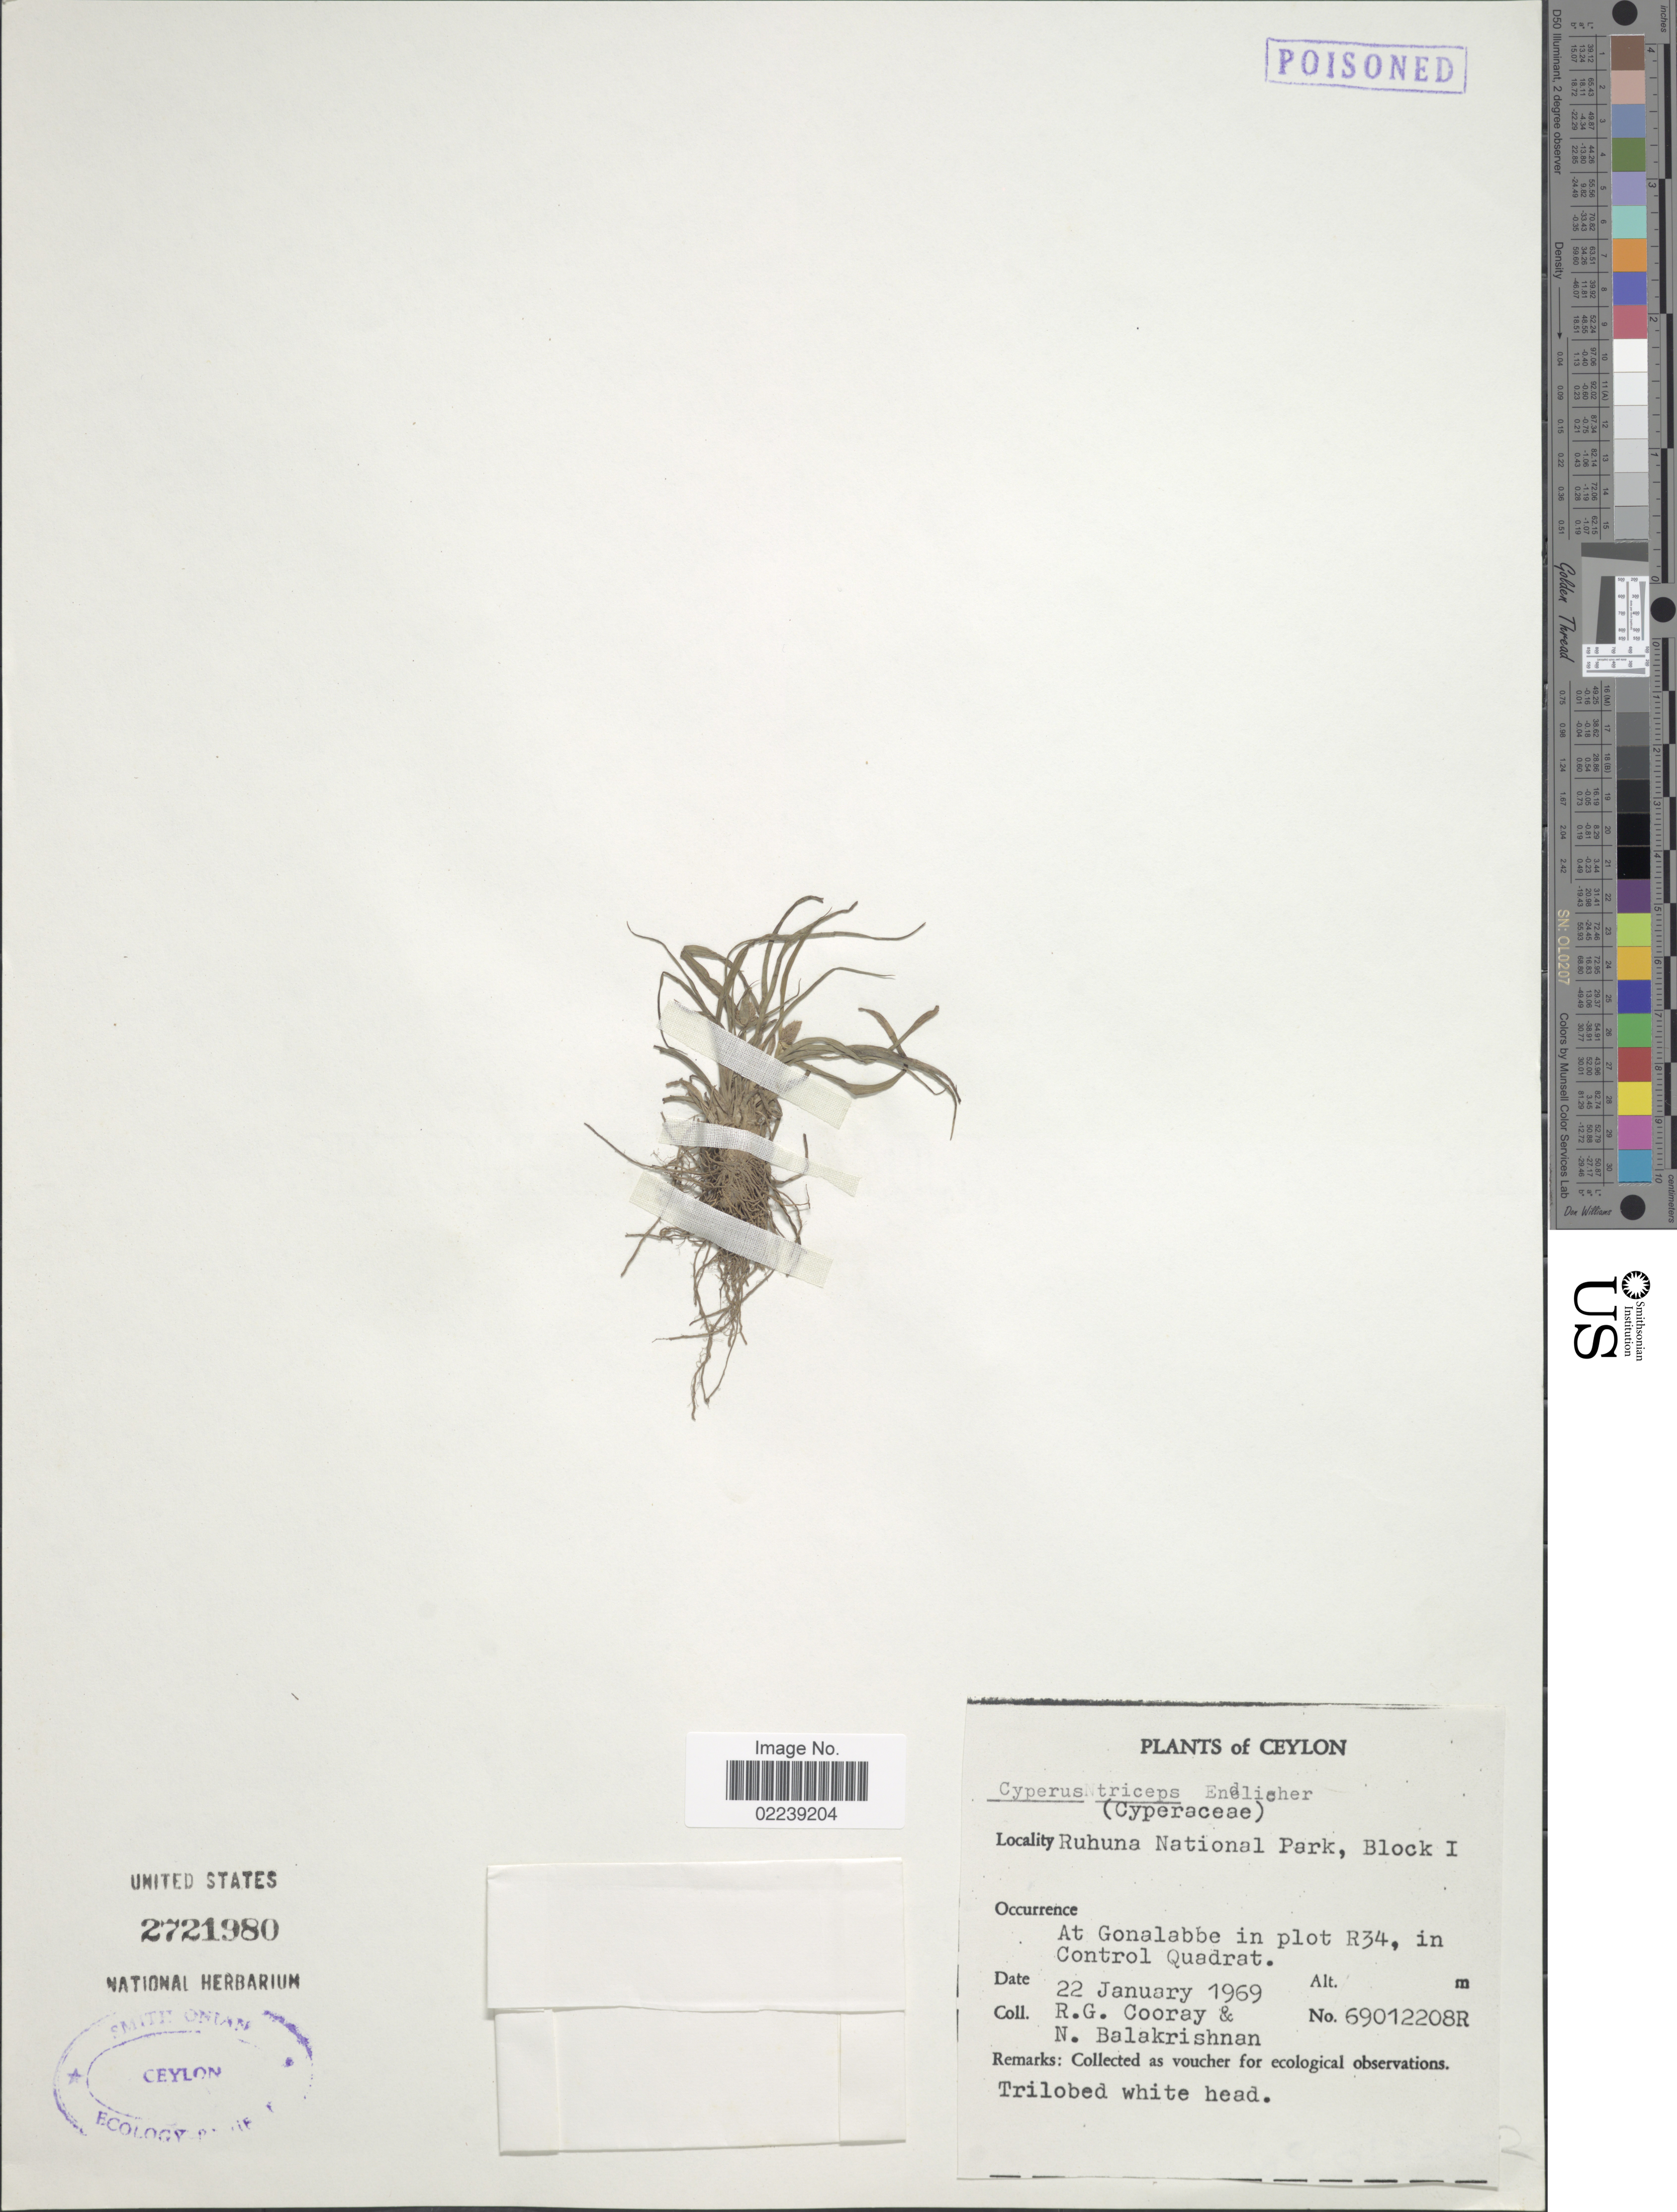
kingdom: Plantae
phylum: Tracheophyta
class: Liliopsida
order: Poales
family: Cyperaceae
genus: Cyperus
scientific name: Cyperus tenuifolius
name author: (Steud.) Dandy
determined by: Strong, M. T., (US), Smithsonian Institution - National Museum of Natural History (UNITED STATES)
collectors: R. Cooray & N. Balakrishnan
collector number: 69012208R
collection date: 1969-01-22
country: Sri Lanka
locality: Ceylon. Ruhuna National Park, Block 1, At Gonalabbe in plot R34, in control Quadrat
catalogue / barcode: US 2721980